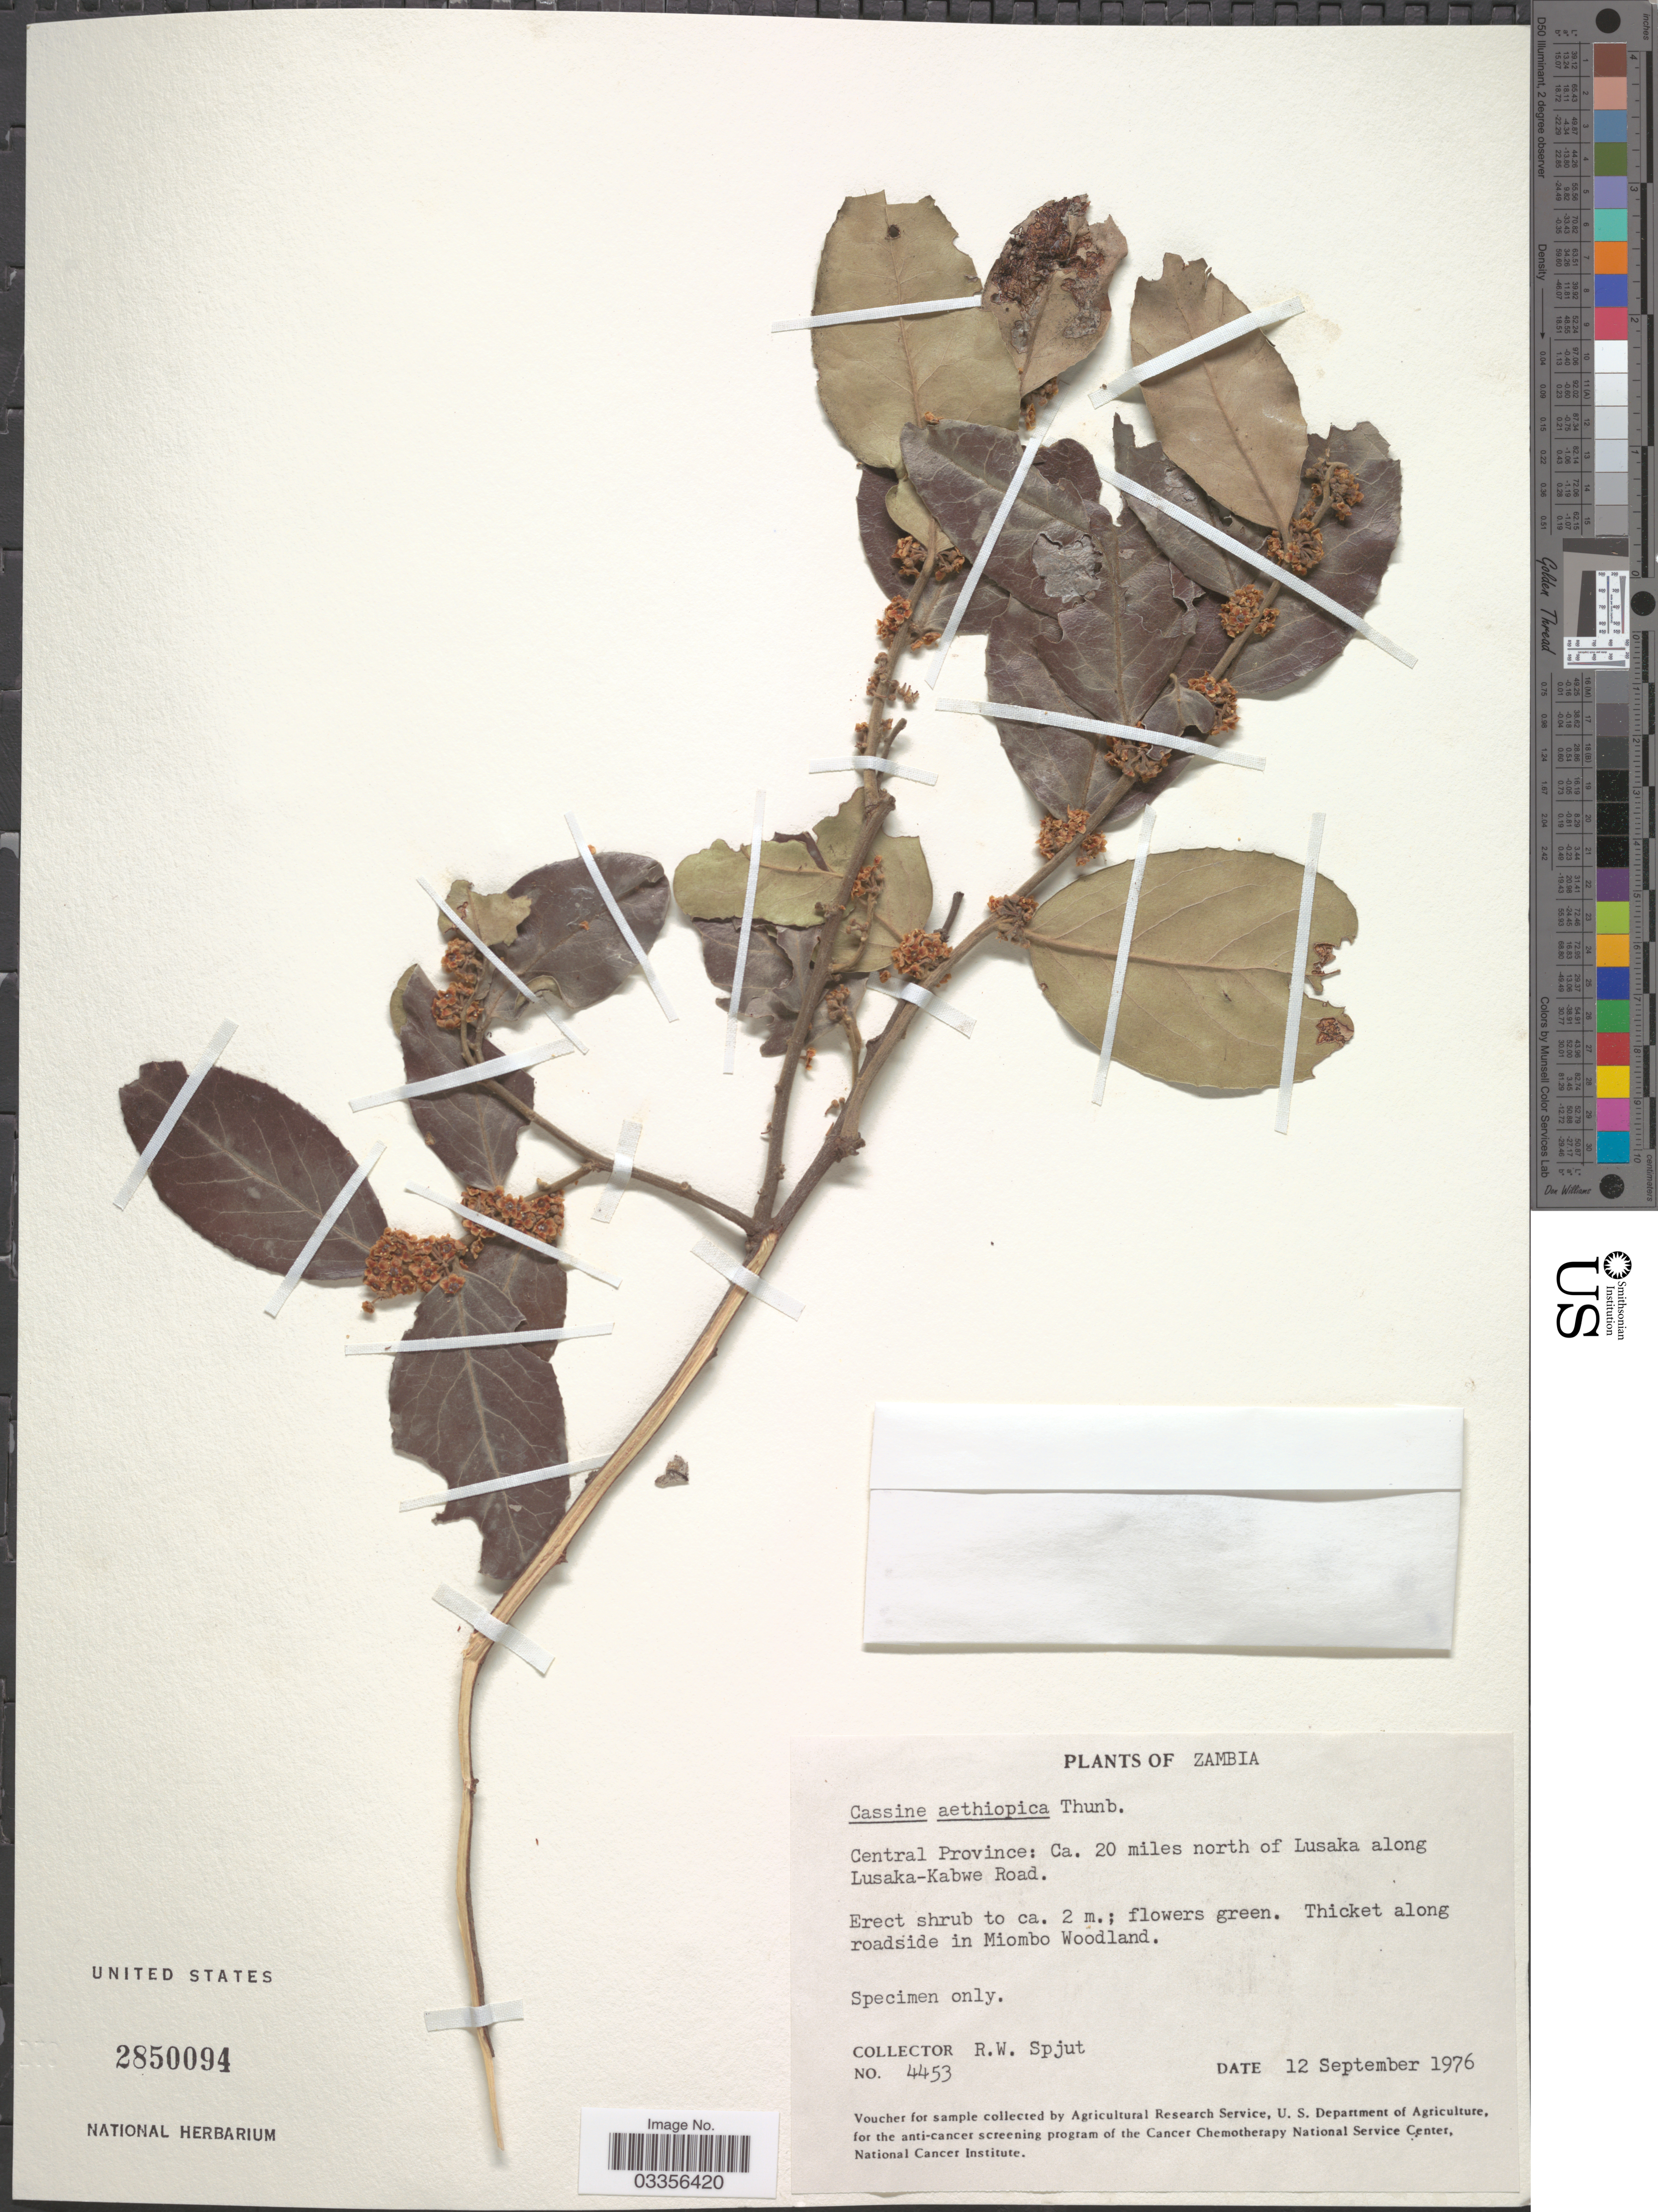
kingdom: Plantae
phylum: Tracheophyta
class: Magnoliopsida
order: Celastrales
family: Celastraceae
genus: Mystroxylon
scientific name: Mystroxylon aethiopicum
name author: (Thunb.) Loes.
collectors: R. Spjut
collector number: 4453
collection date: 1976-09-12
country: Zambia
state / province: Central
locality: Ca. 20 miles north of Lusaka along Lusaka-Kabwe Road. Thicket along roadside in Miombo Woodland.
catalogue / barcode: US 2850094